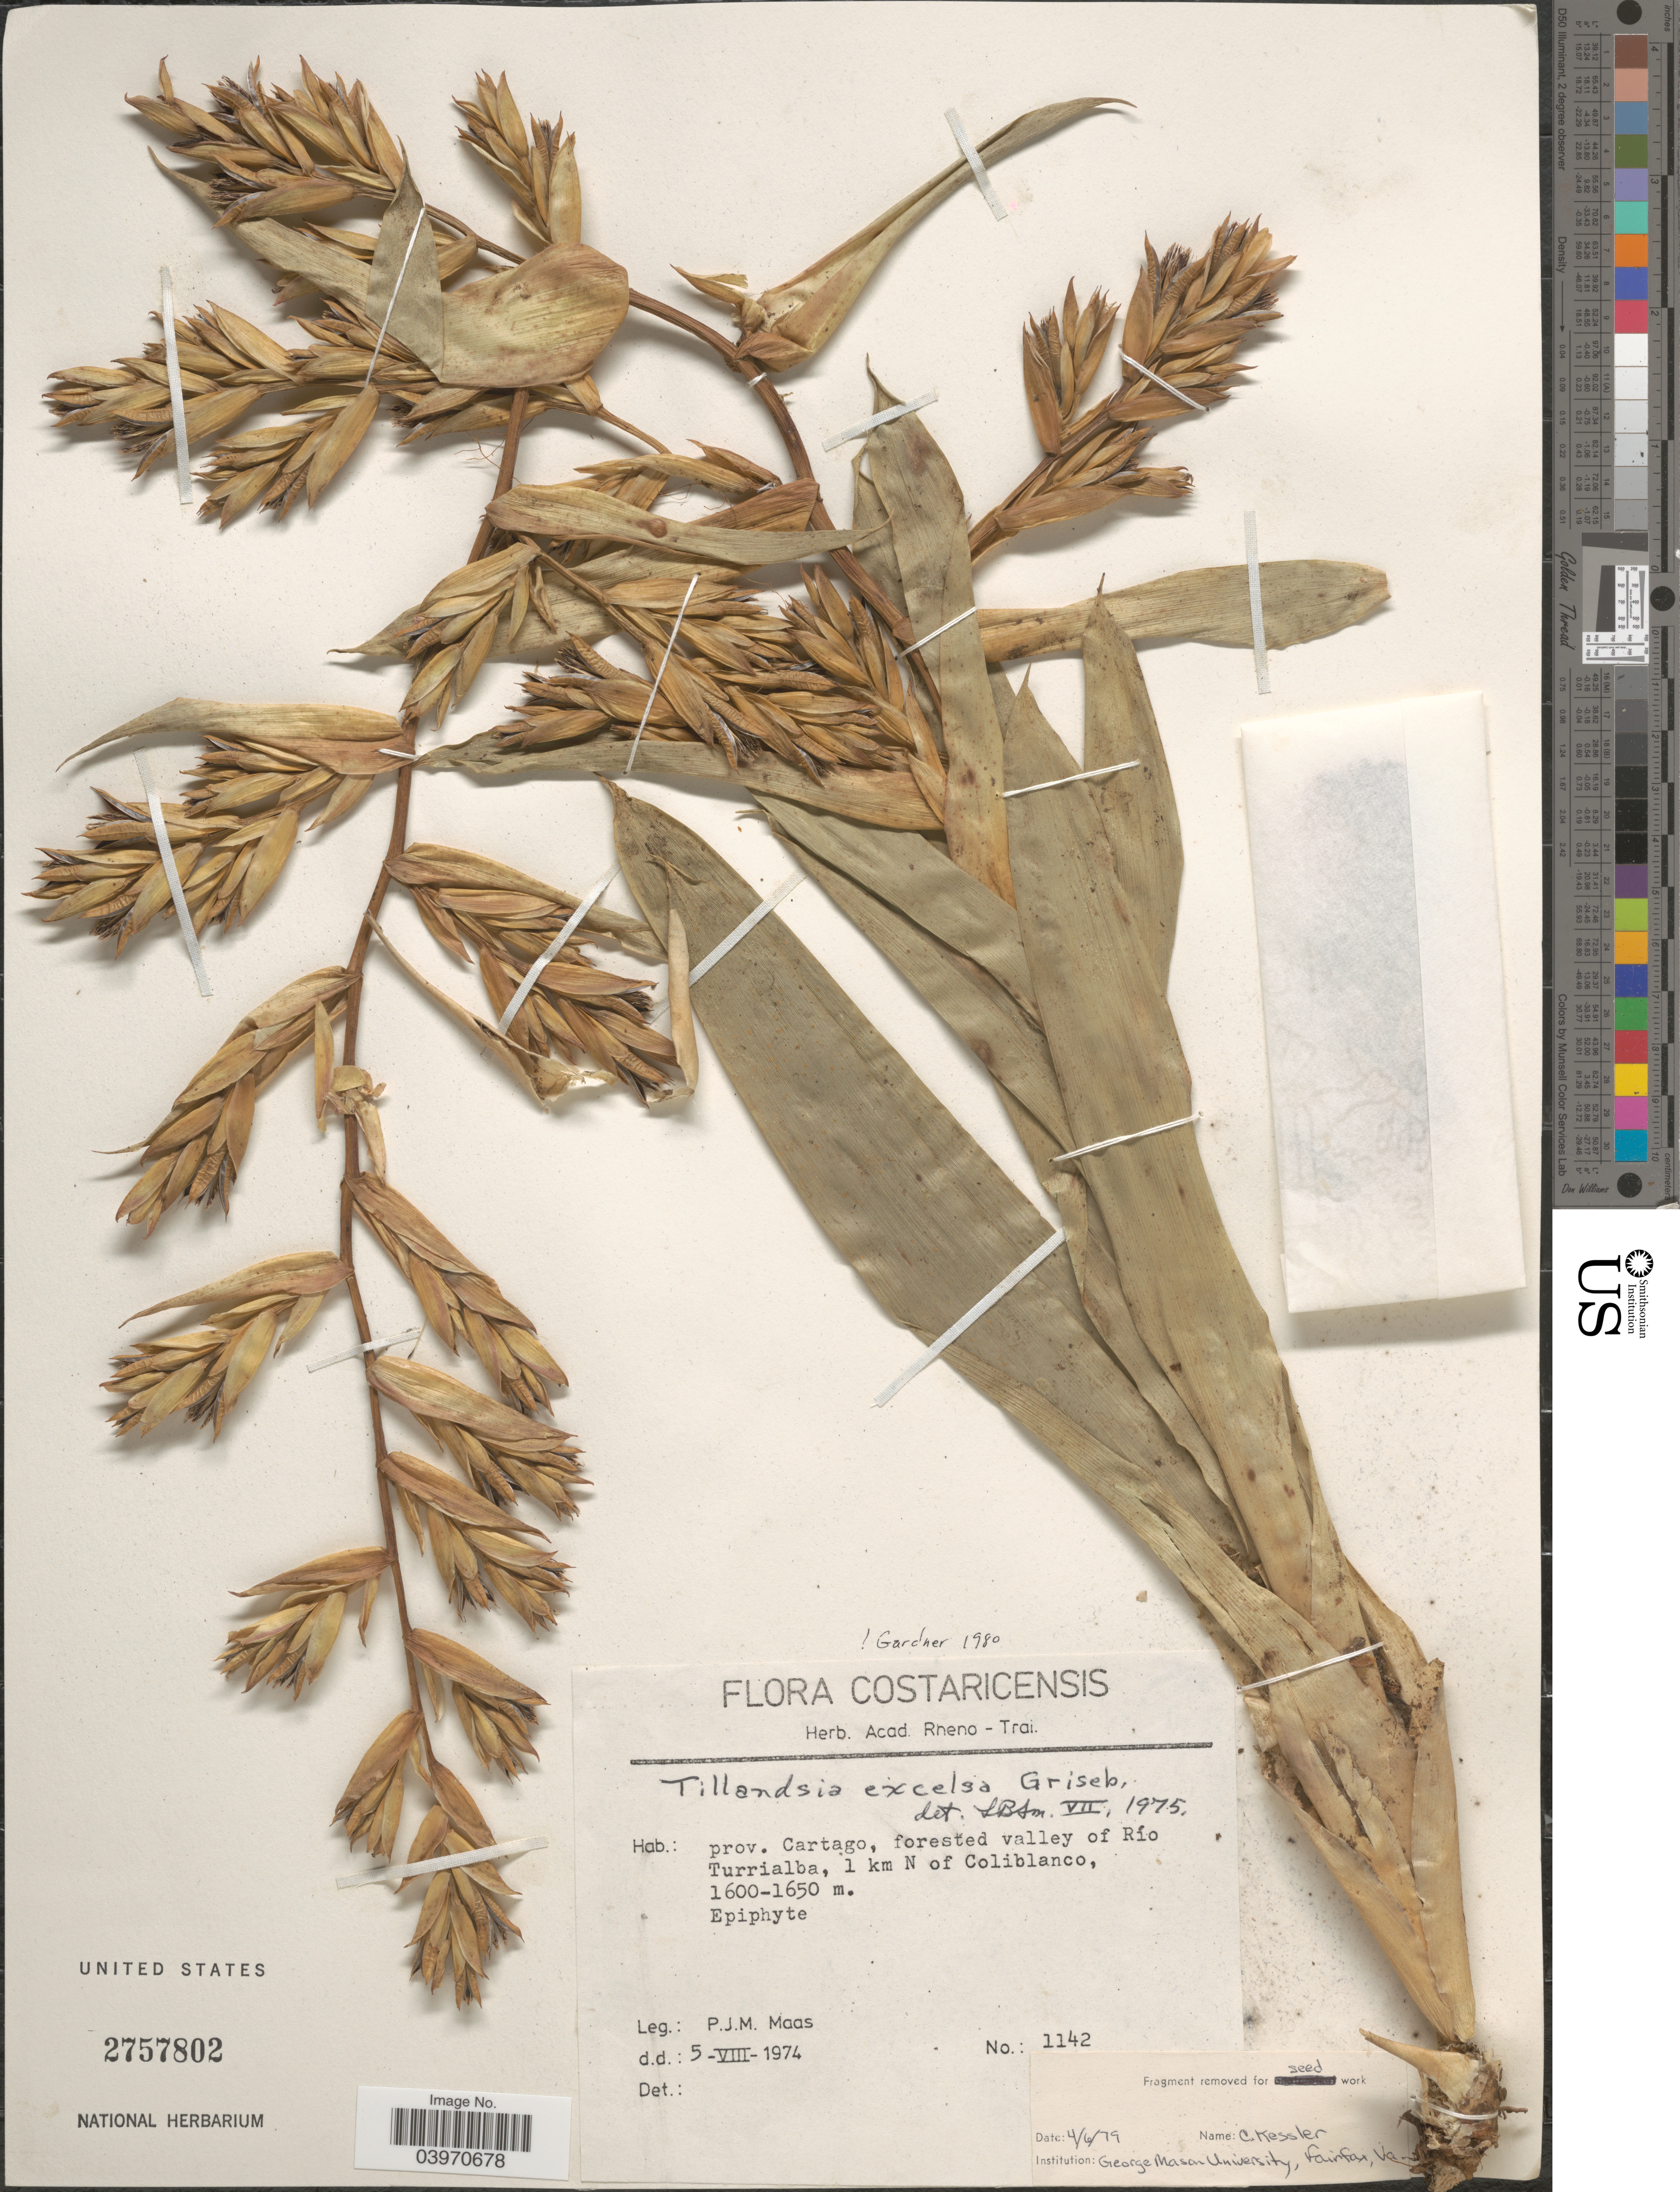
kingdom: Plantae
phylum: Tracheophyta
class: Liliopsida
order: Poales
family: Bromeliaceae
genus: Tillandsia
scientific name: Tillandsia excelsa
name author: Griseb.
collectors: P. Maas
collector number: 1142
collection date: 1974-08-05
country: Costa Rica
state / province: Cartago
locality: Forested valley of Río Turrialba, 1 km N of Coliblanco.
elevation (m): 1600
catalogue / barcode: US 2757802